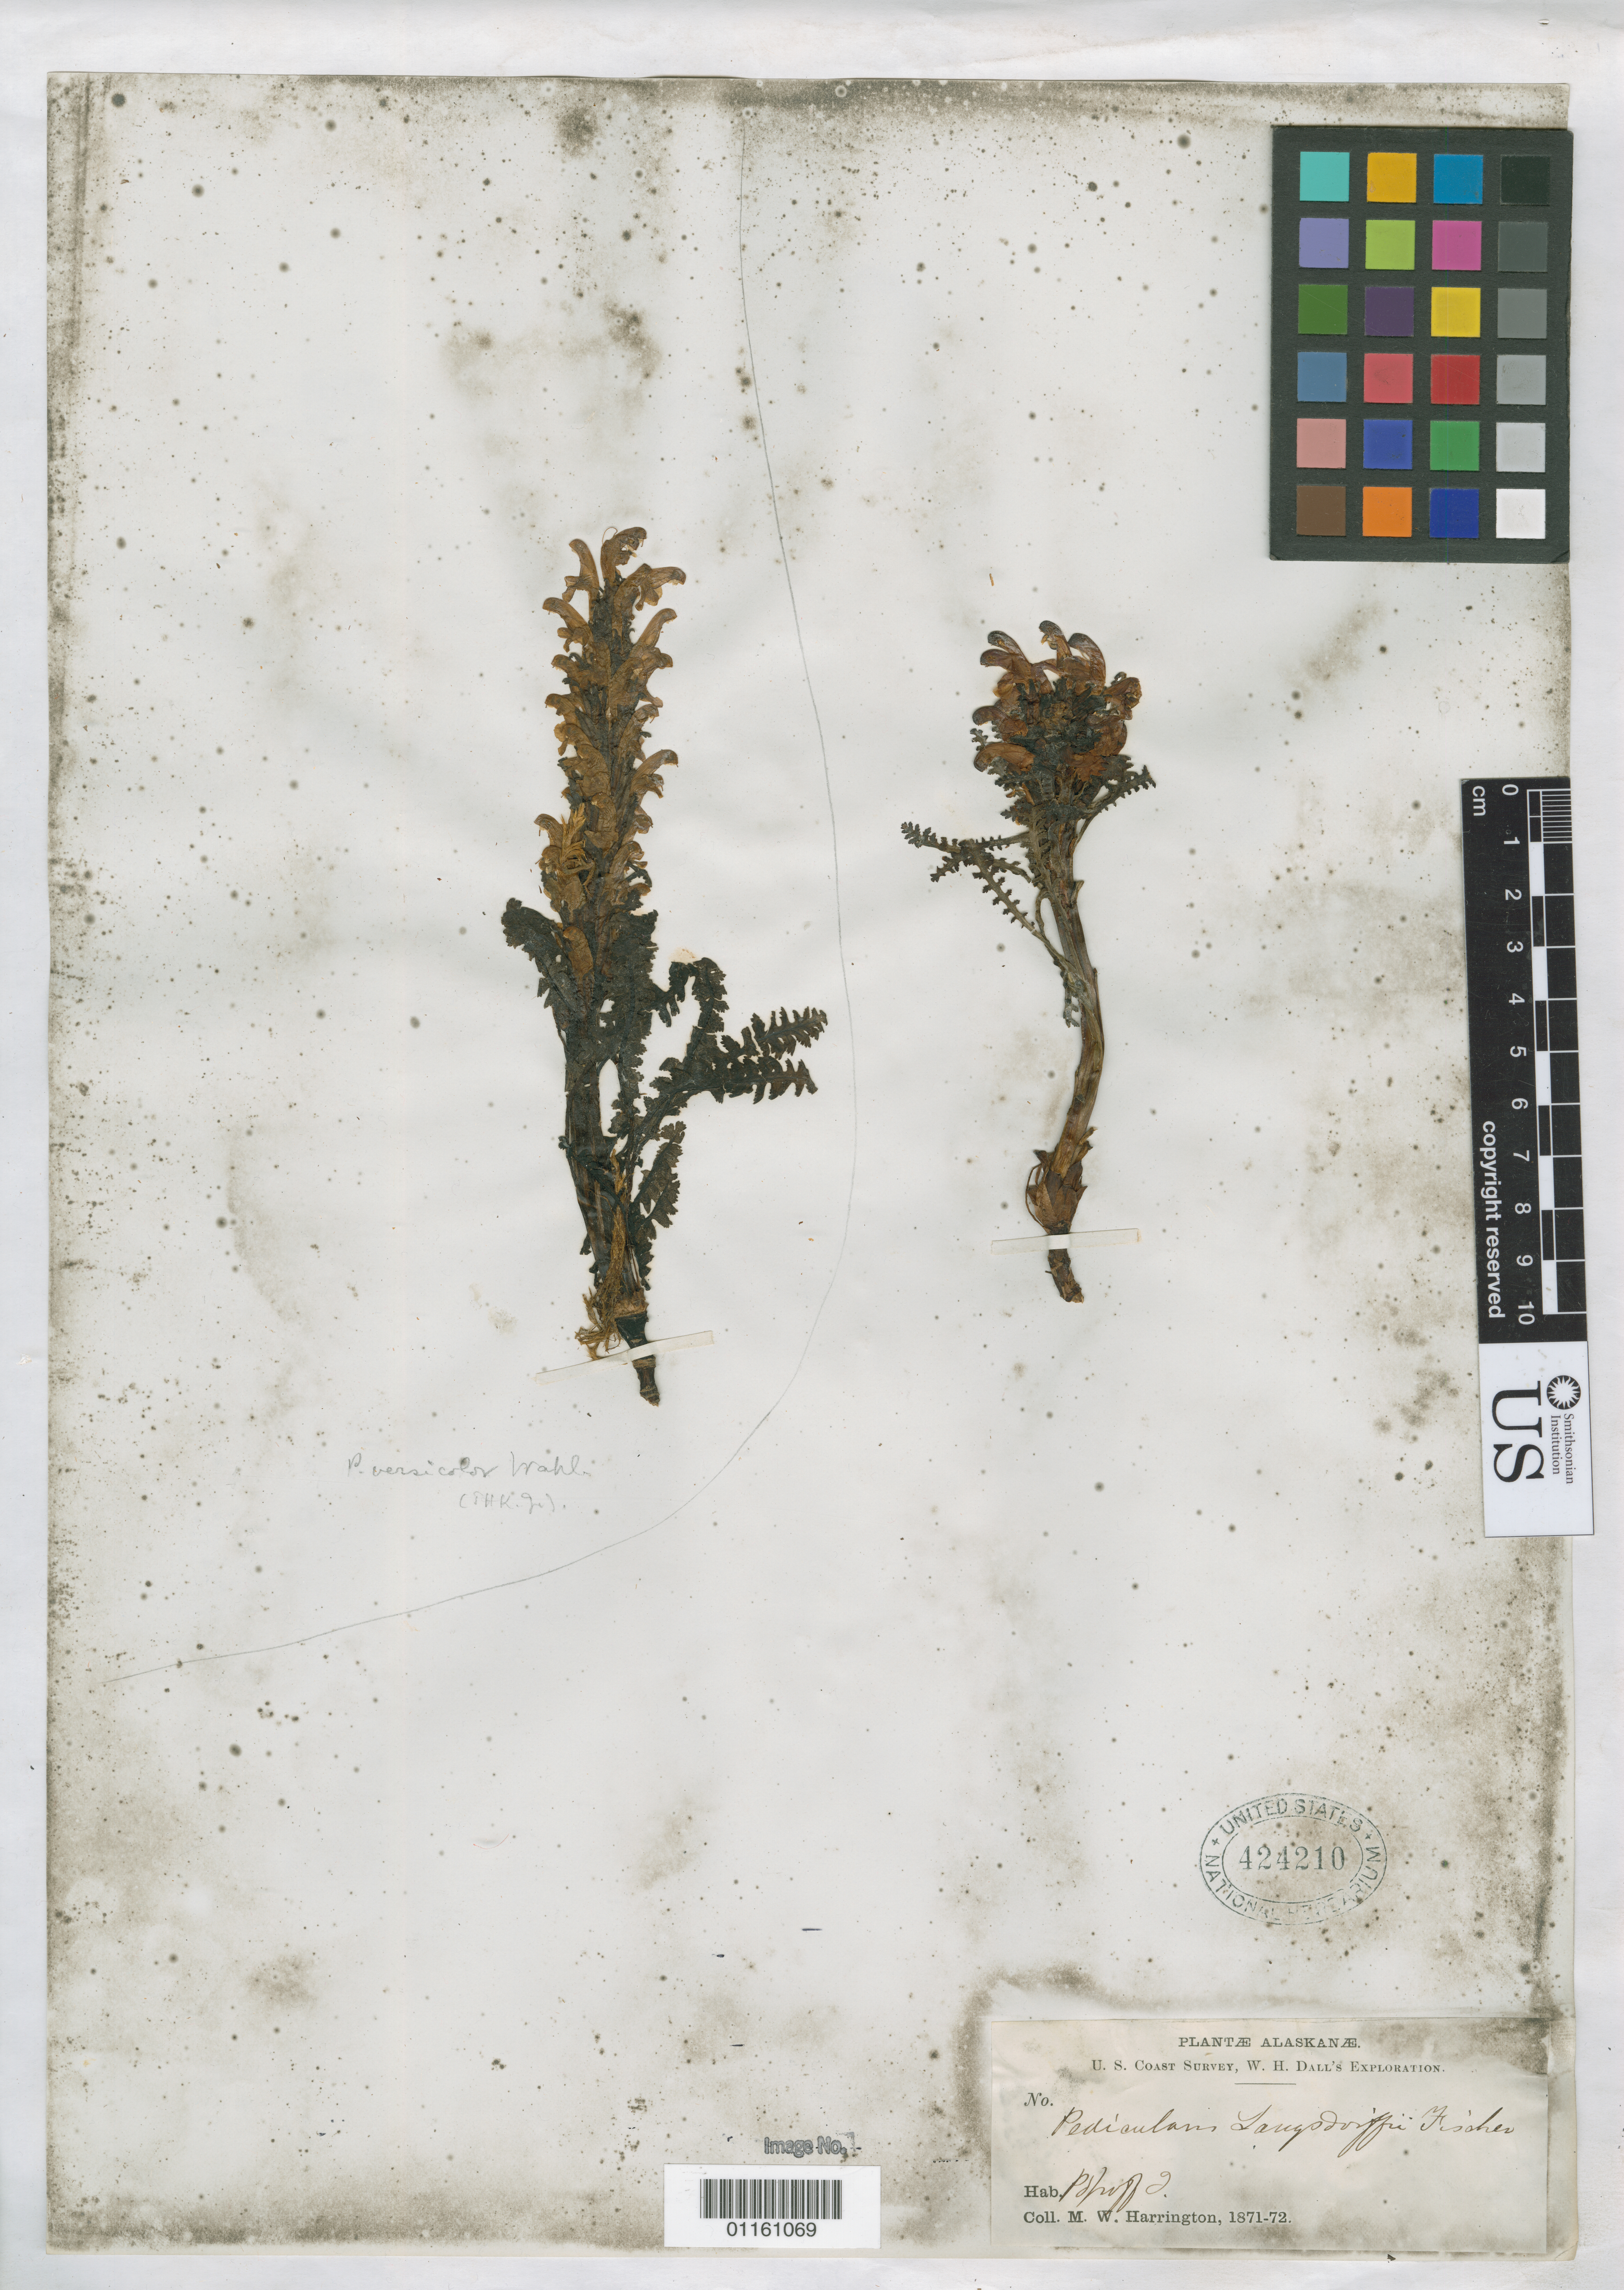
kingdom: Plantae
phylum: Tracheophyta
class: Magnoliopsida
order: Lamiales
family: Orobanchaceae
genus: Pedicularis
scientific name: Pedicularis langsdorffii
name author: Fisch. ex Steven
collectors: M. W. Harrington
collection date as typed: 1871 to -- --- 1872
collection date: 1871/1872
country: United States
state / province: Alaska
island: Popof Island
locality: Popof Island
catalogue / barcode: US 424210